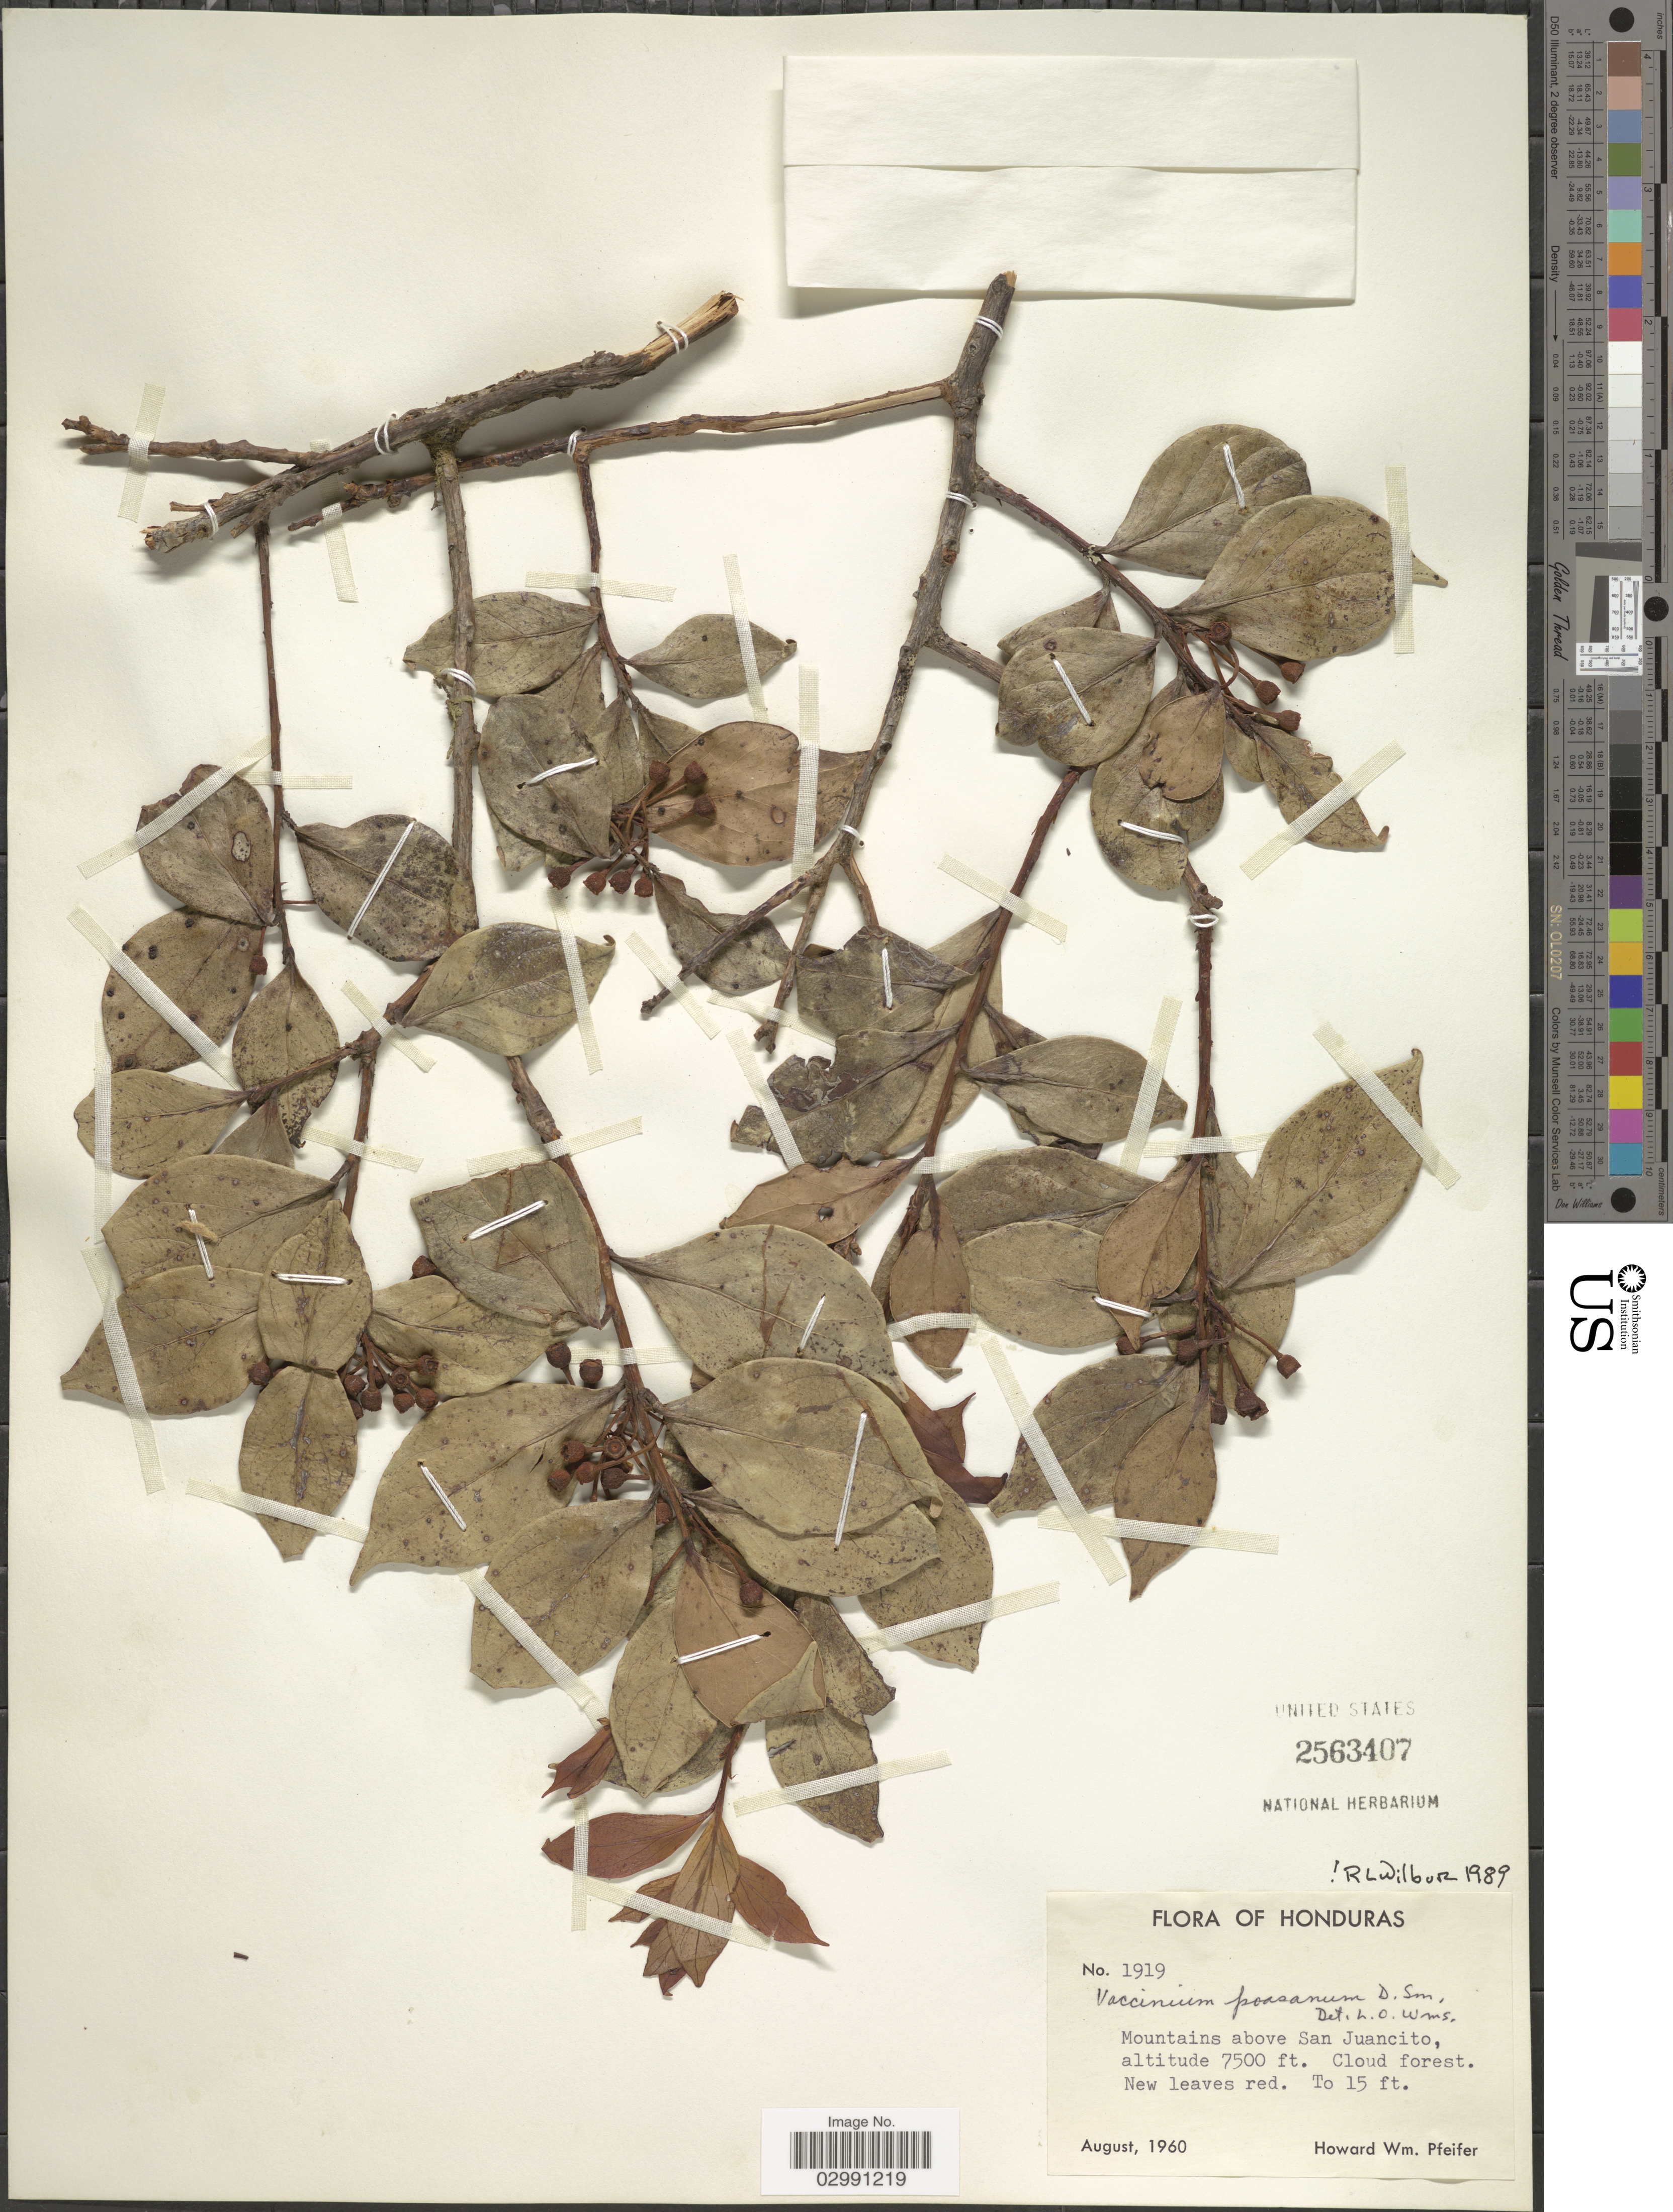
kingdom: Plantae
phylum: Tracheophyta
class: Magnoliopsida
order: Ericales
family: Ericaceae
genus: Vaccinium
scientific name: Vaccinium poasanum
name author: Donn. Sm.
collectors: H. W. Pfeifer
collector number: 1919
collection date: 1960-08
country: Honduras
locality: Mountains above San Juancito.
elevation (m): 2286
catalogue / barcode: US 2563407